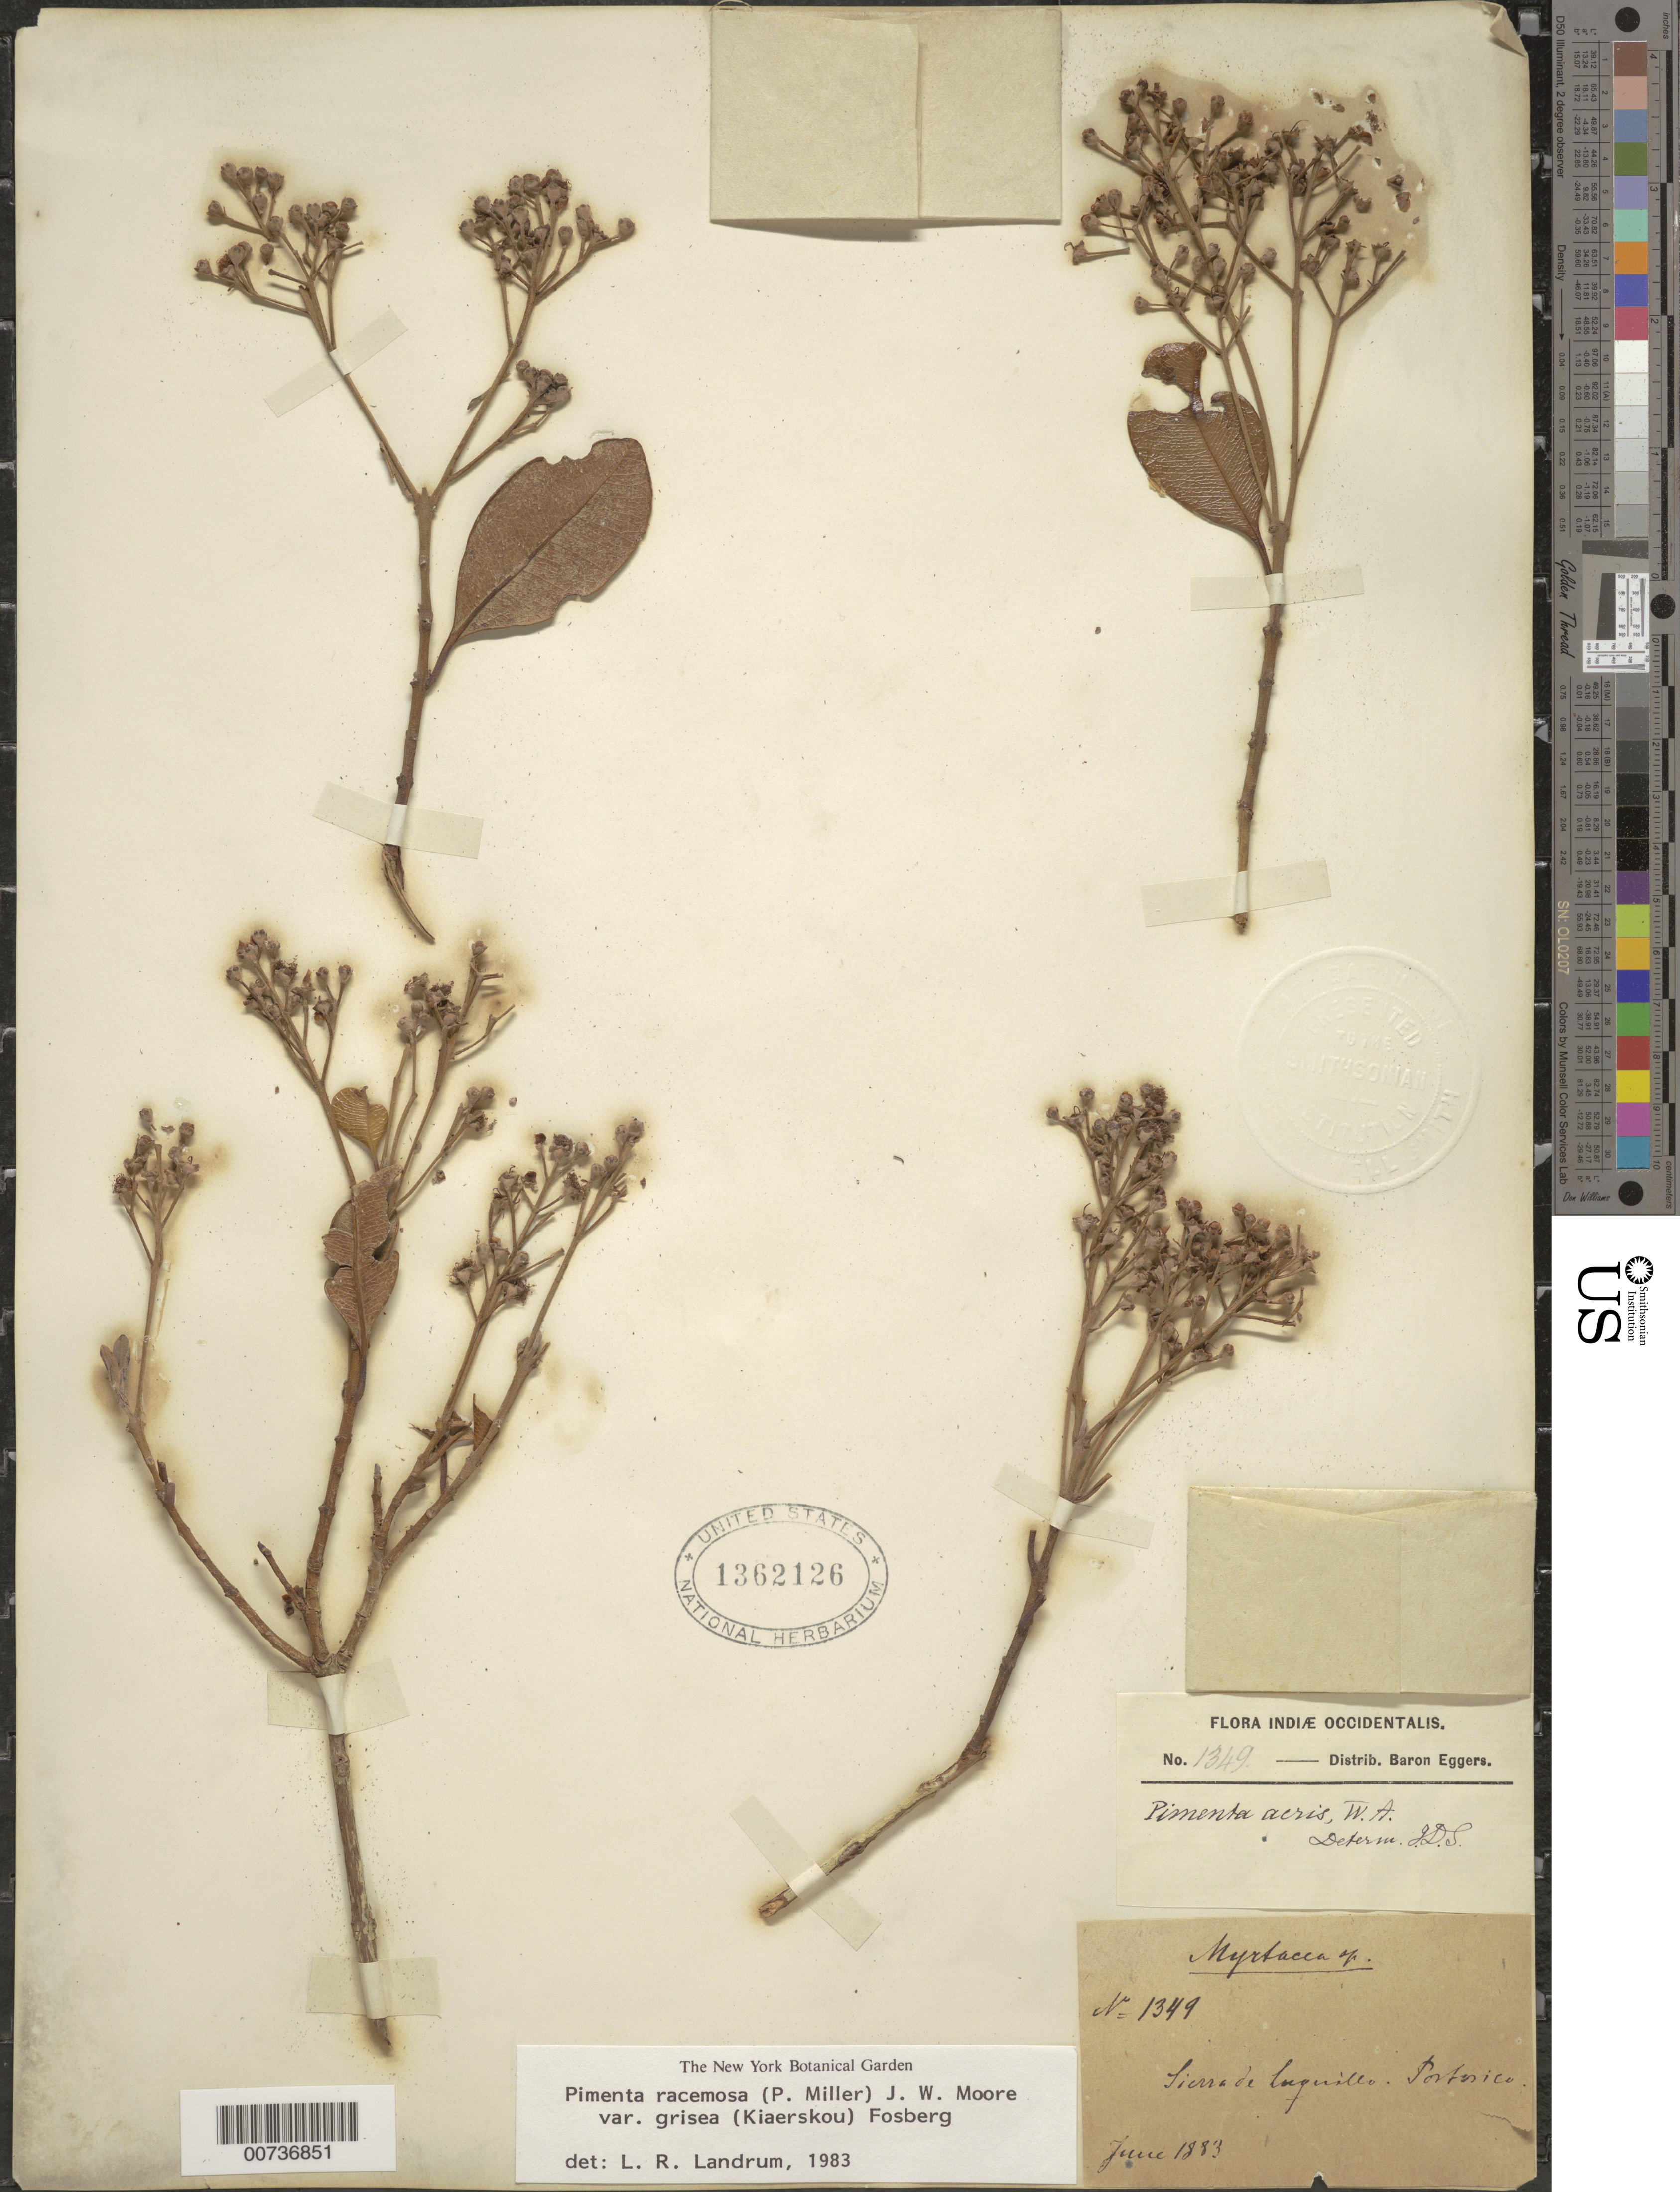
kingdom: Plantae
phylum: Tracheophyta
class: Magnoliopsida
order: Myrtales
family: Myrtaceae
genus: Pimenta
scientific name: Pimenta racemosa var. grisea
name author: (Kiaersk.) Fosberg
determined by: Landrum, L. R.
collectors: H. F. A. von Eggers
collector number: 1349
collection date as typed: Jun 1883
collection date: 1883-06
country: Puerto Rico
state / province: Luquillo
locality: Sierra de Luquillo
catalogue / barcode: US 1362126